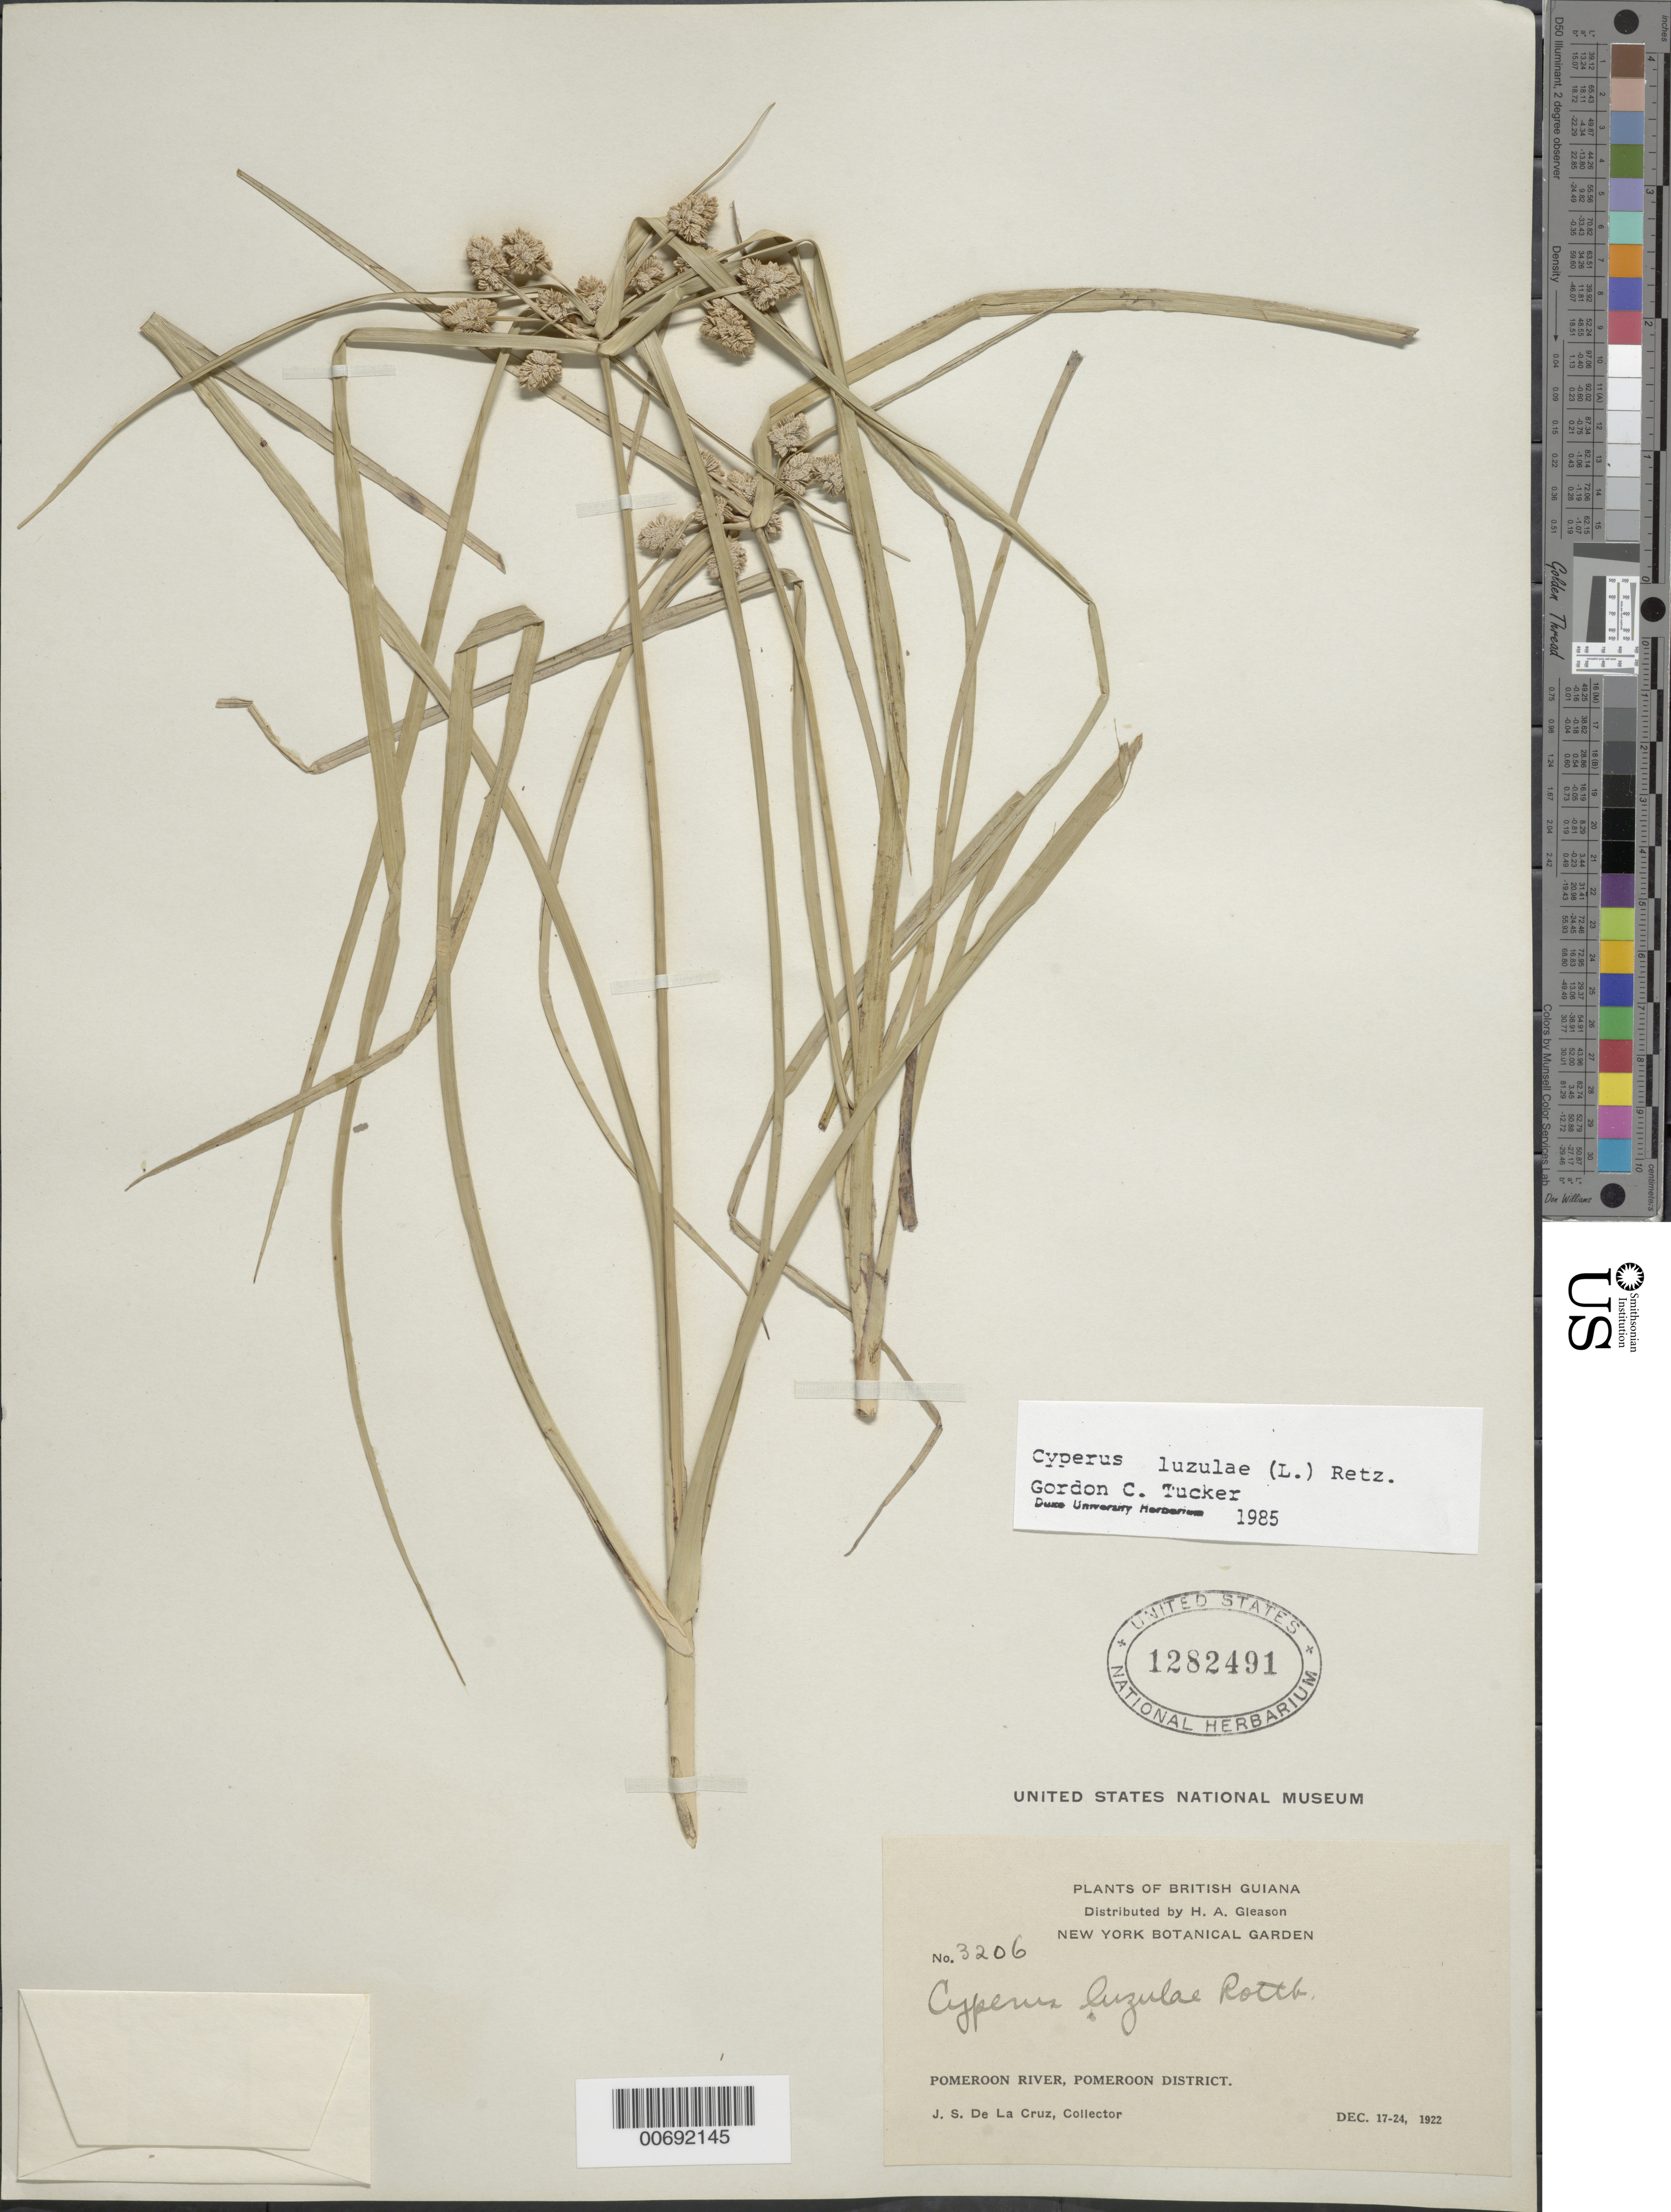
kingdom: Plantae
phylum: Tracheophyta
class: Liliopsida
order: Poales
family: Cyperaceae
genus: Cyperus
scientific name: Cyperus luzulae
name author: (L.) Rottb. ex Retz.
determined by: Tucker, G. C.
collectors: J. S. de la Cruz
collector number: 3206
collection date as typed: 17-Dec-22 to 24-Dec-22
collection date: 1922-12-17/1922-12-24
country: Guyana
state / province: Pomeroon-Supenaam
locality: Pomeroon R.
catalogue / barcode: US 1282491